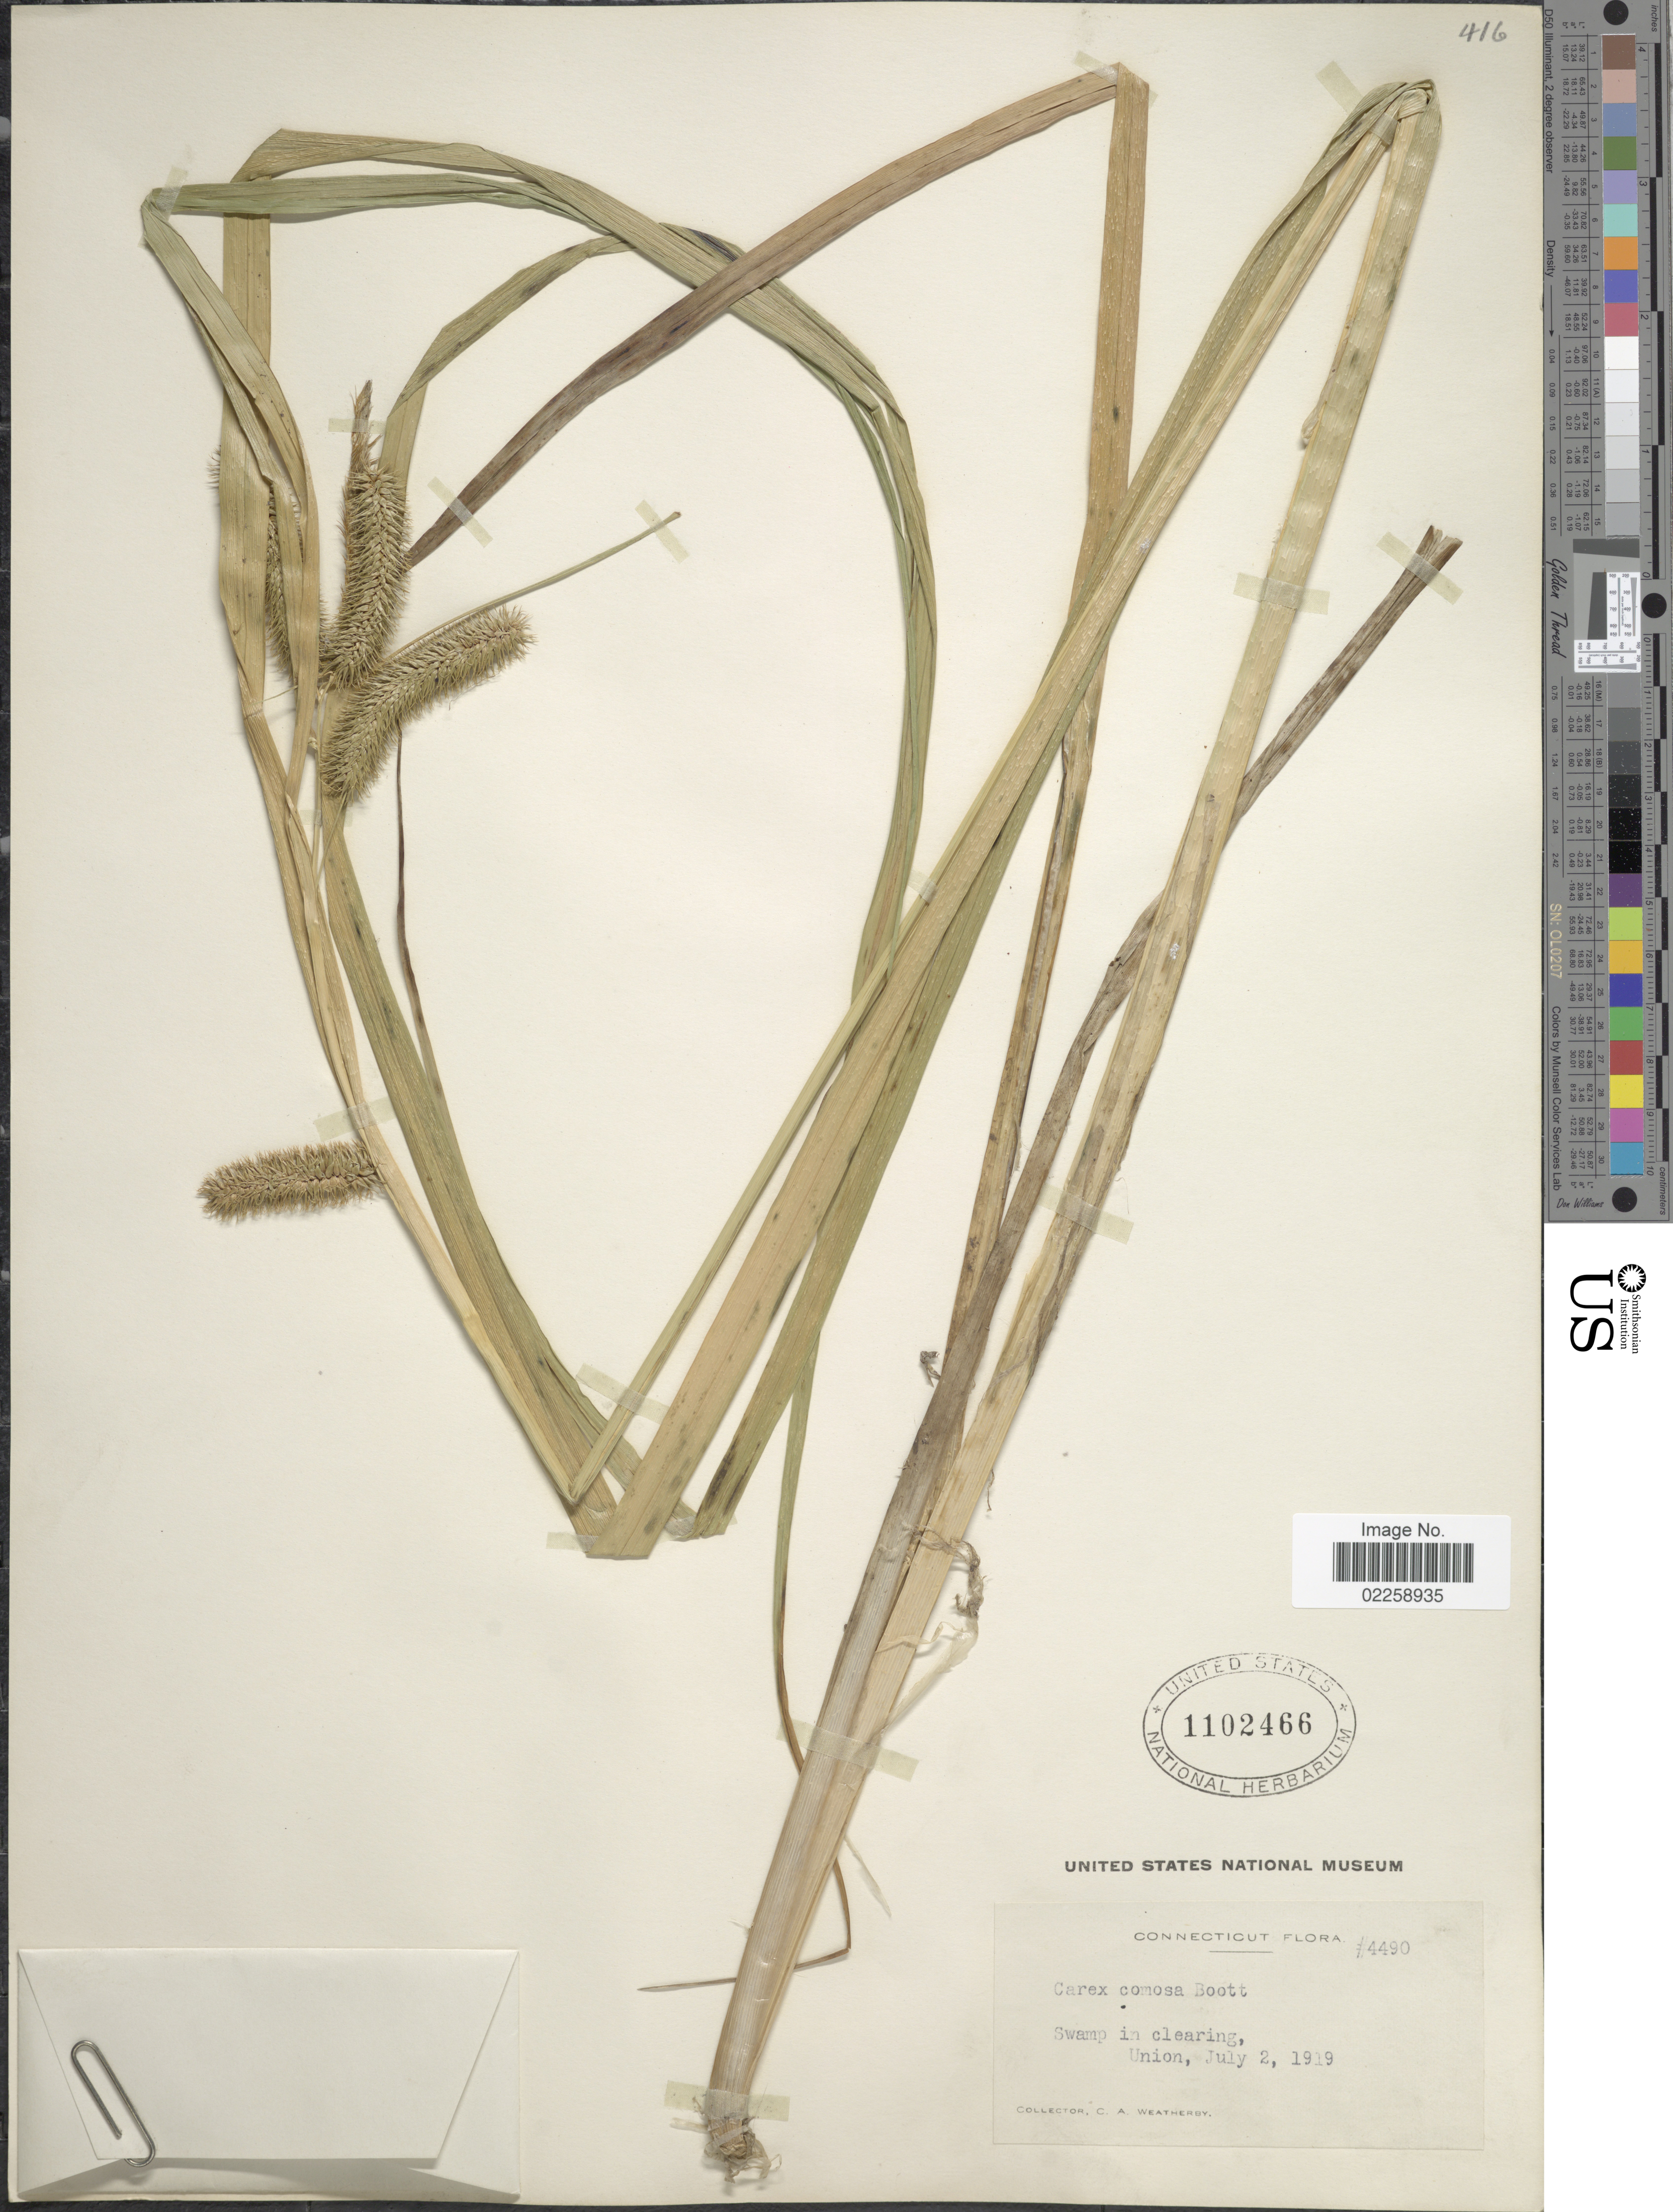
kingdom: Plantae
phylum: Tracheophyta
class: Liliopsida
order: Poales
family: Cyperaceae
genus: Carex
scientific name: Carex comosa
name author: Boott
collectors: C. A. Weatherby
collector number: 4490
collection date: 1919-07-02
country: United States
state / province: Connecticut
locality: Swamp in clearing, Union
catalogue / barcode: US 1102466